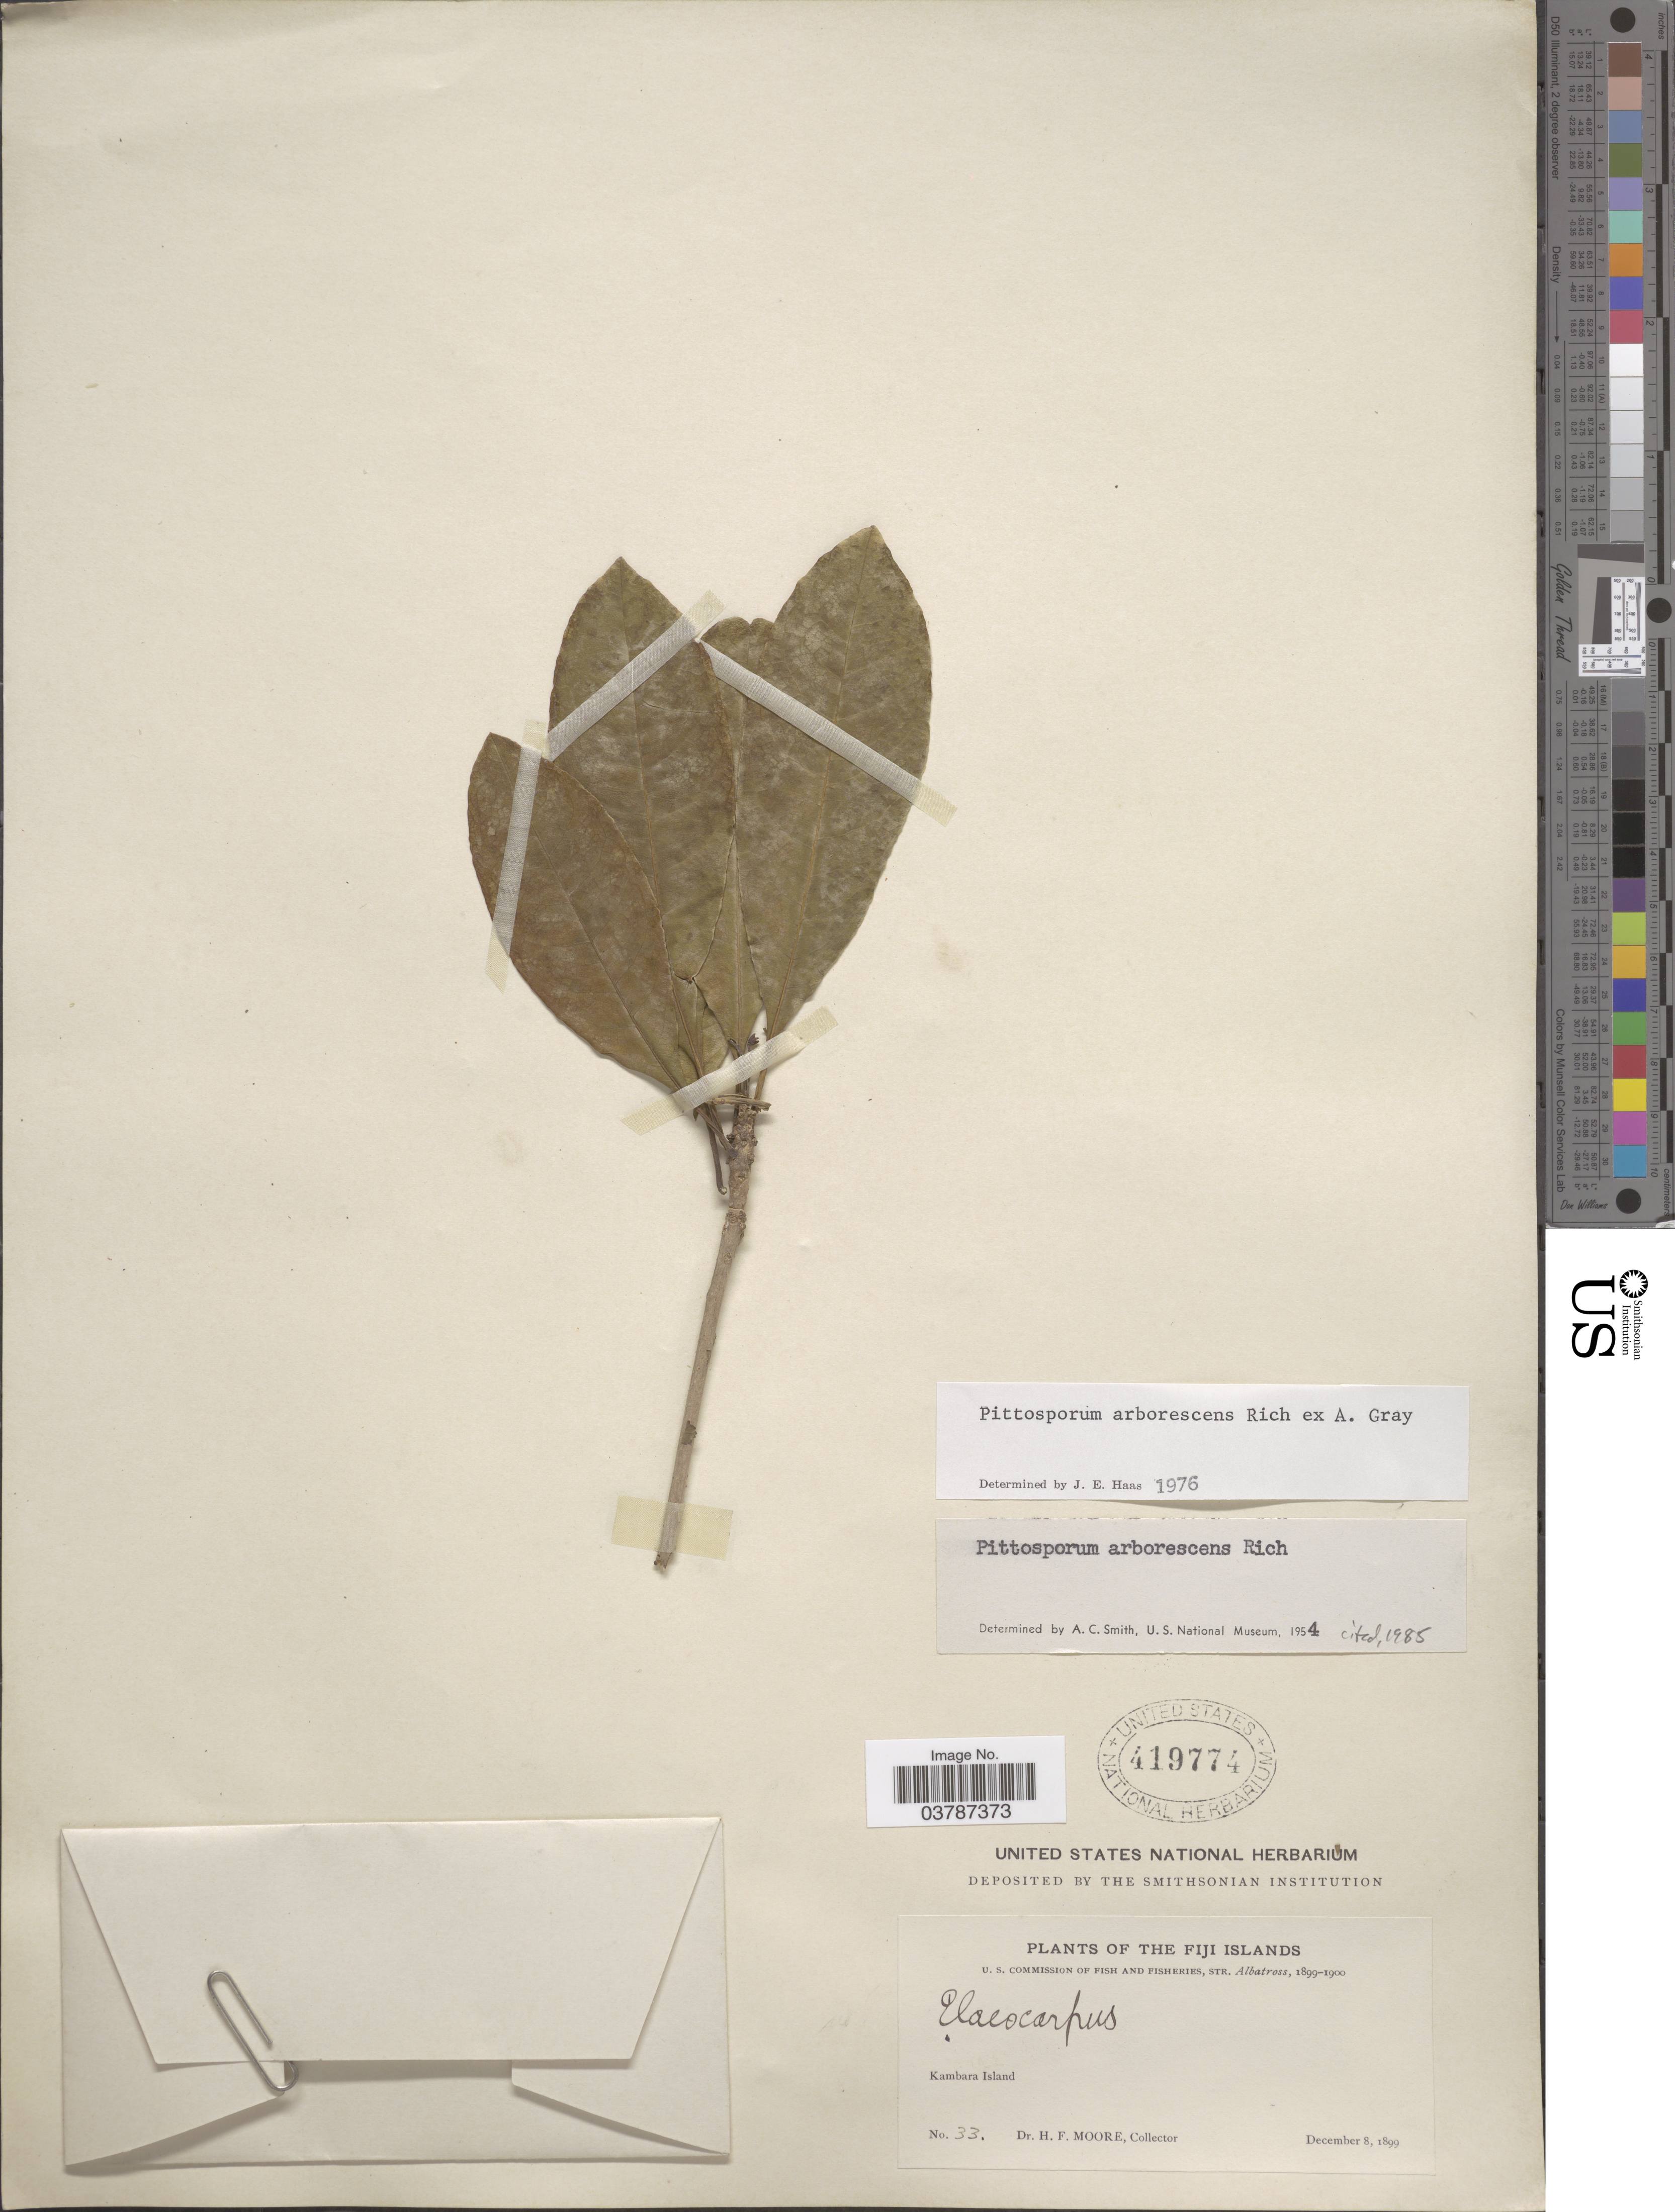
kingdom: Plantae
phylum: Tracheophyta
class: Magnoliopsida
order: Apiales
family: Pittosporaceae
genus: Pittosporum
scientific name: Pittosporum arborescens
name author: Rich. ex A. Gray in Wilkes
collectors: H. F. Moore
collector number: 33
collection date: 1899-12-08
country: Fiji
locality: Fiji Islands. Kambara Island.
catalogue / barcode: US 419774